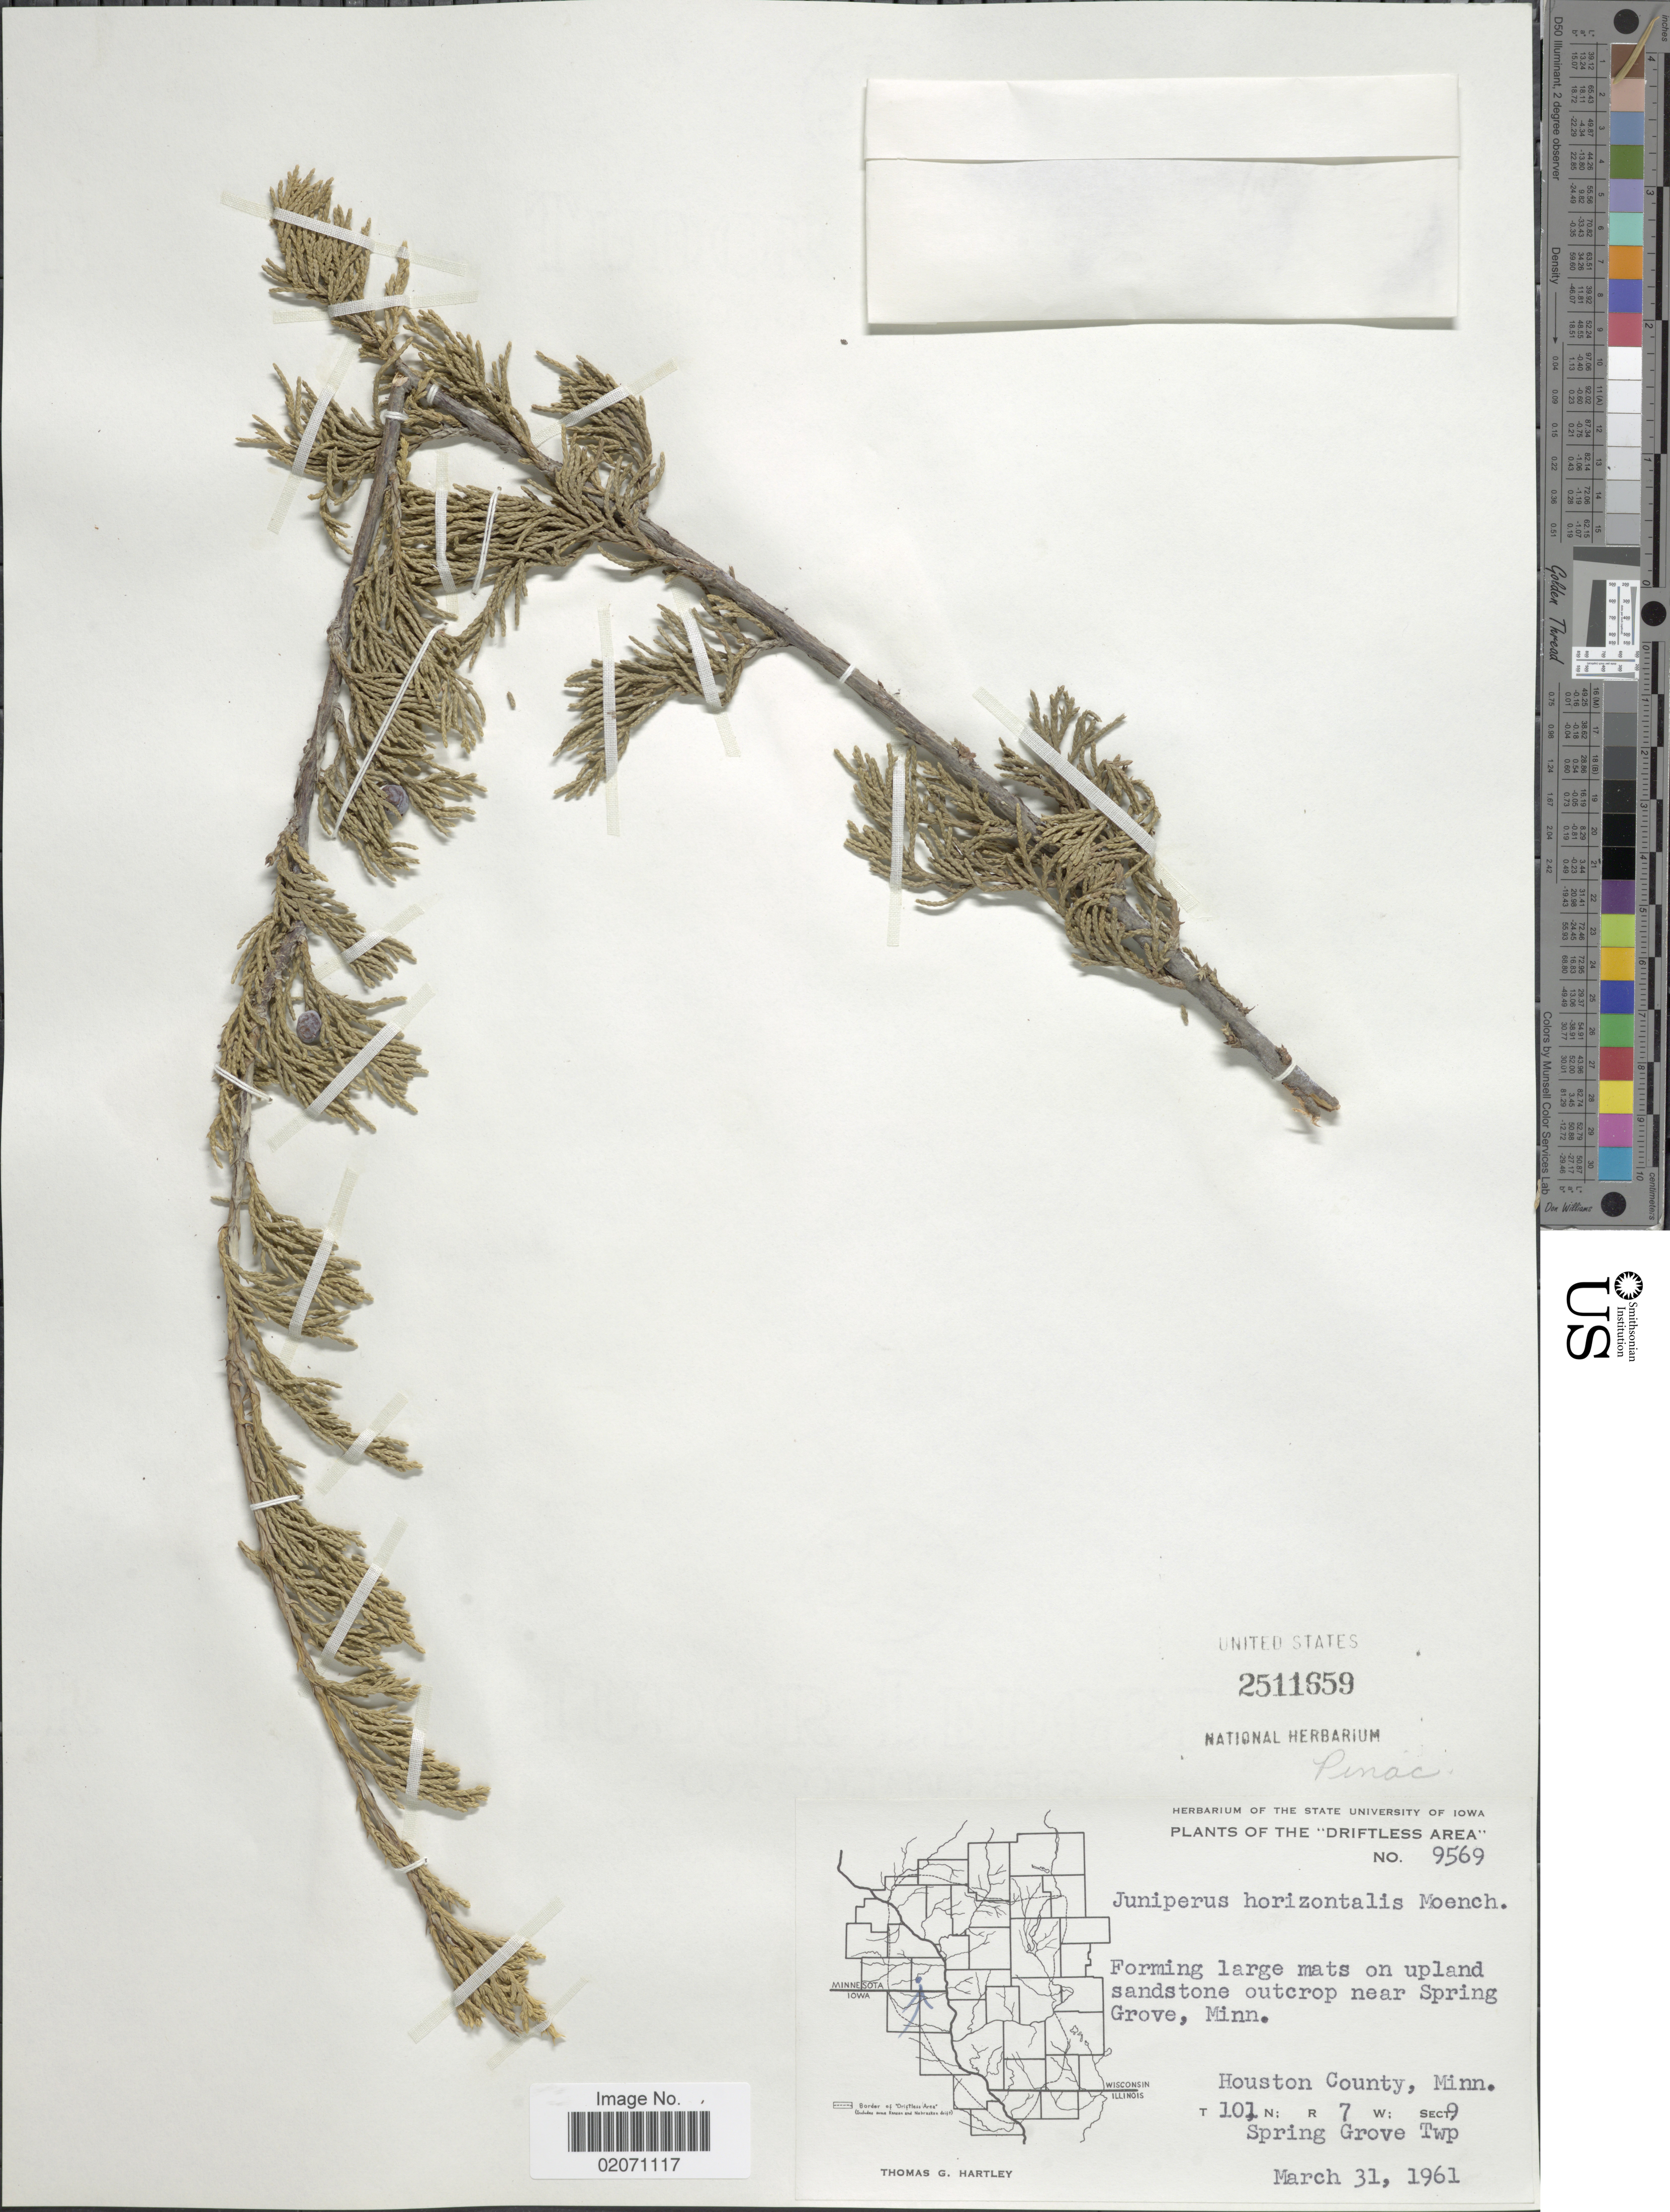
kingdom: Plantae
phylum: Tracheophyta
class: Pinopsida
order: Pinales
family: Cupressaceae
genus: Juniperus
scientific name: Juniperus horizontalis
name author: Moench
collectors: T. G. Hartley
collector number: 9569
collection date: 1961-03-31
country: United States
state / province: Minnesota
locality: Driftless Area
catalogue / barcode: US 2511659